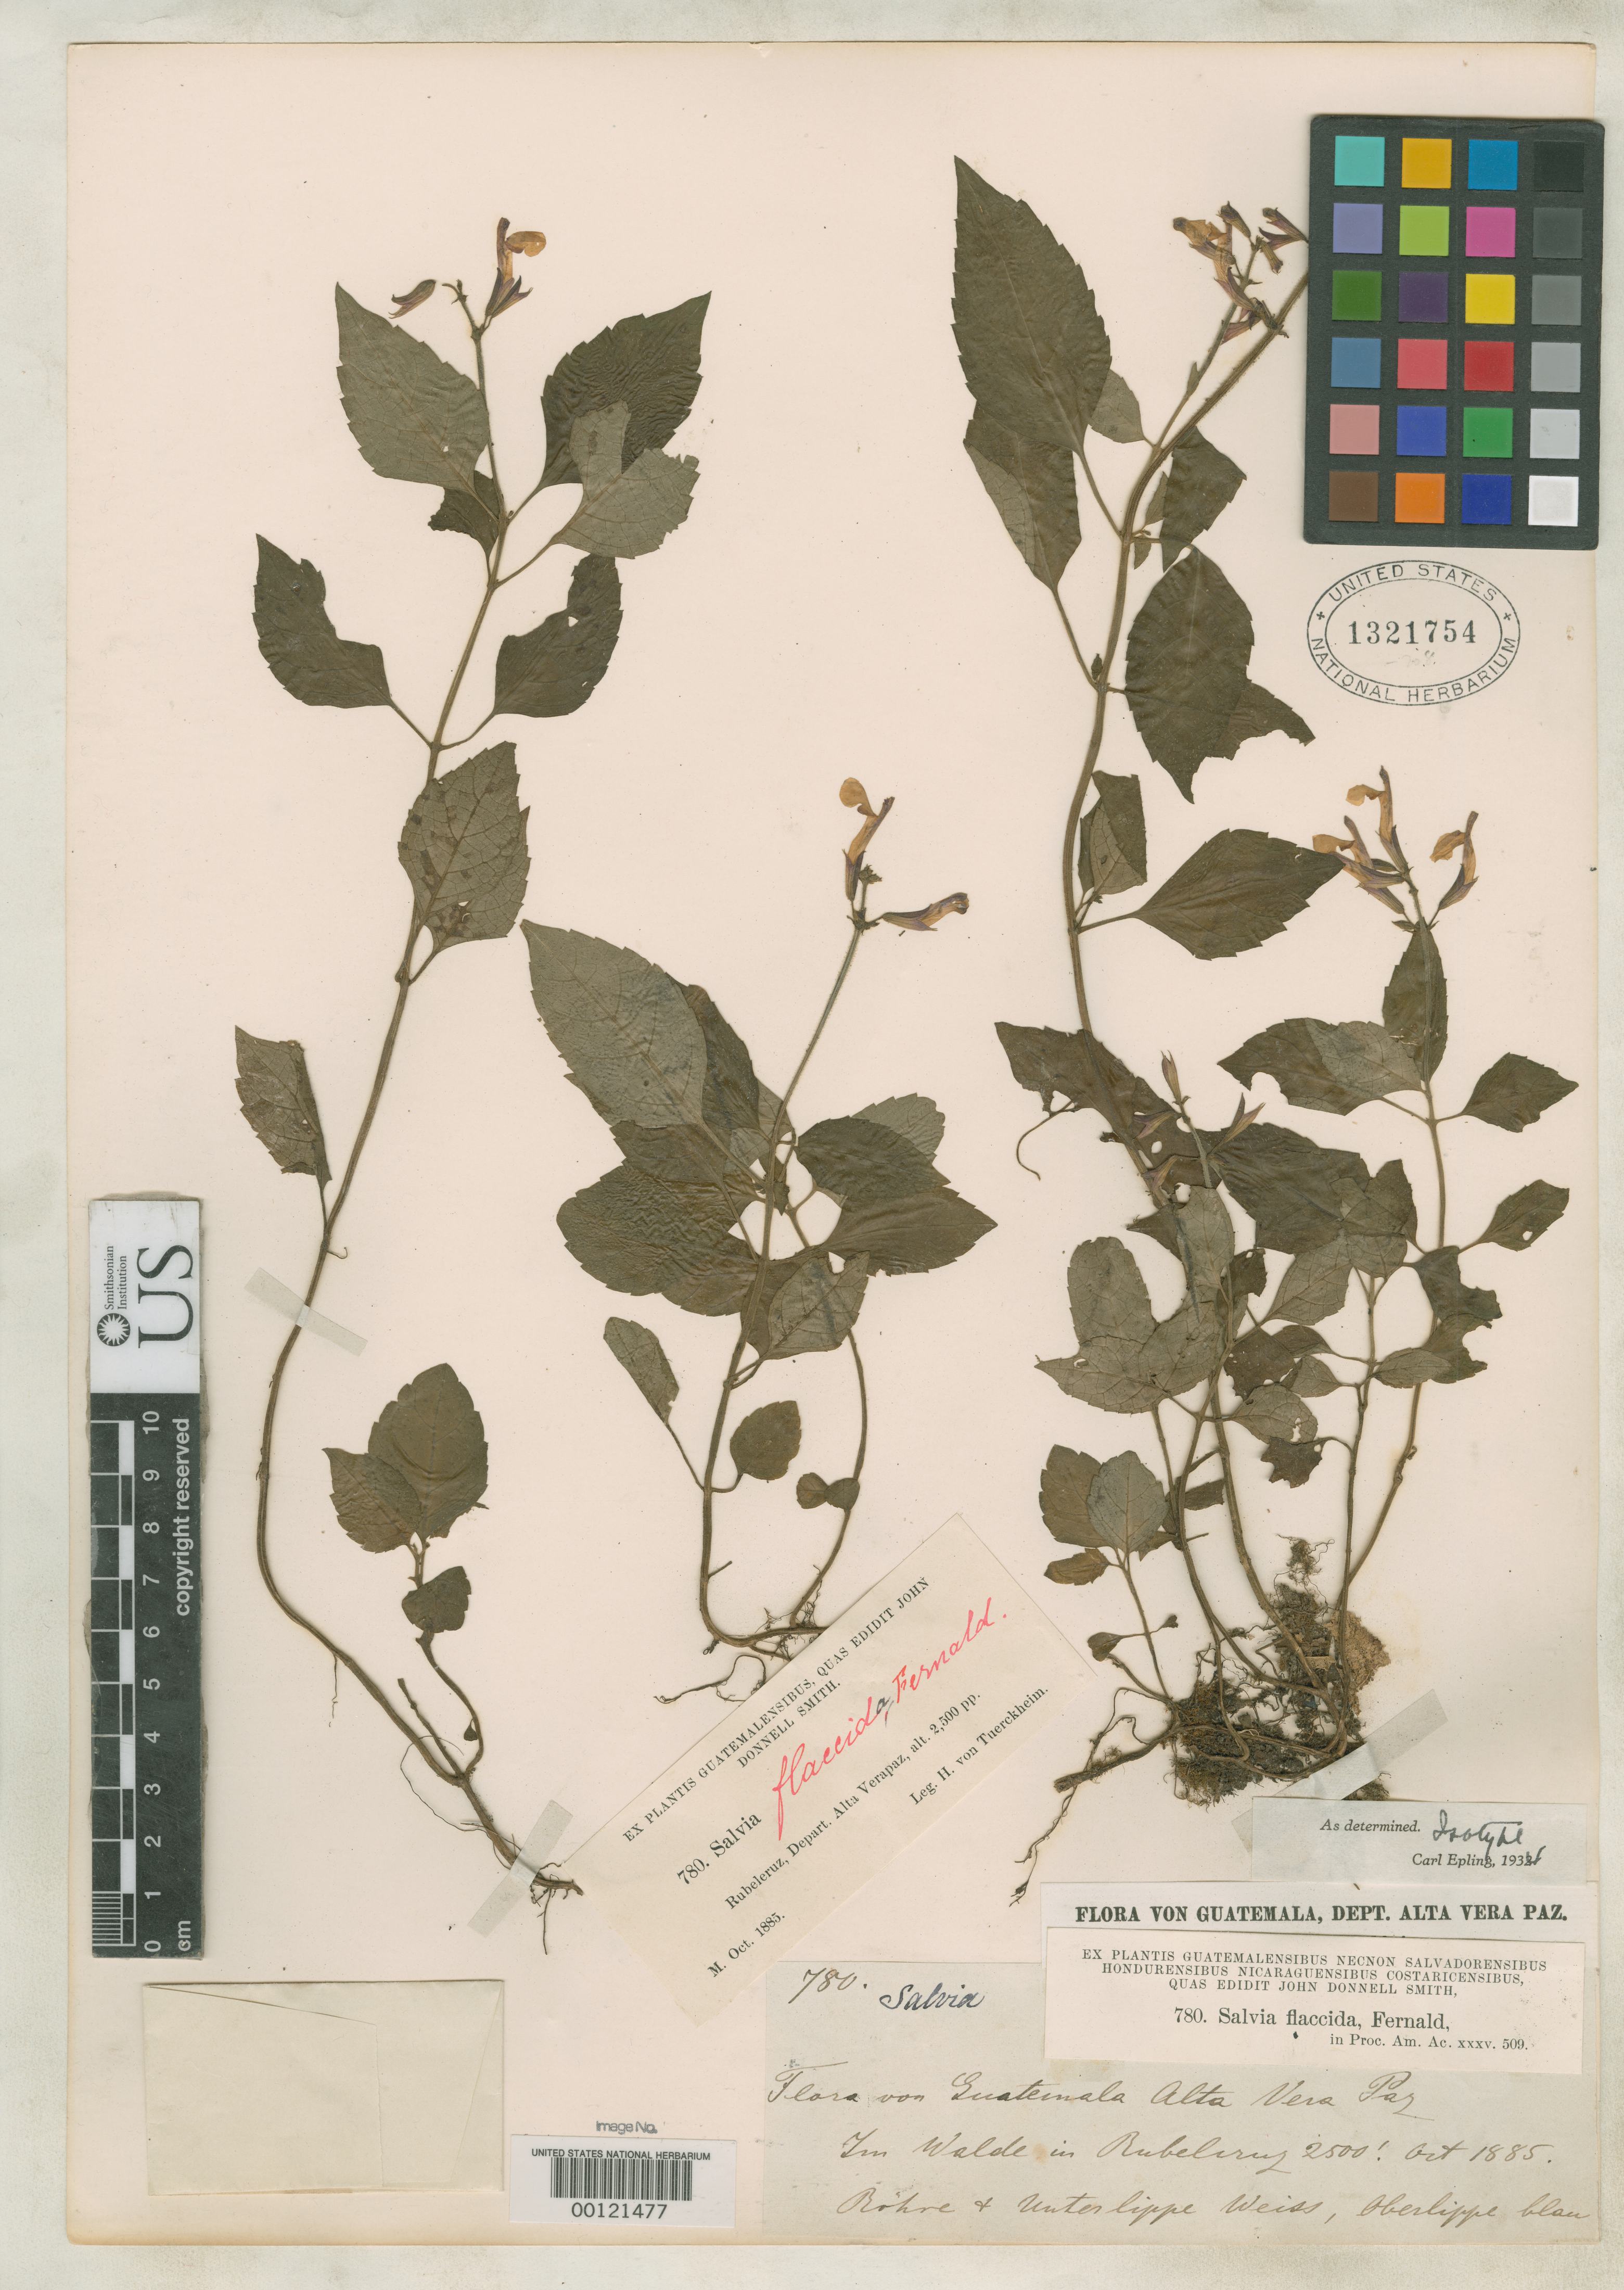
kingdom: Plantae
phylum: Tracheophyta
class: Magnoliopsida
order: Lamiales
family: Lamiaceae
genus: Salvia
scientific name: Salvia flaccida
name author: Fernald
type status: Isolectotype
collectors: H. von Türckheim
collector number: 780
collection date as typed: Oct 1885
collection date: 1885-10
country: Guatemala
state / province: Alta Verapaz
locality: Rubeleruz.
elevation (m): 762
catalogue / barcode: US 1321754